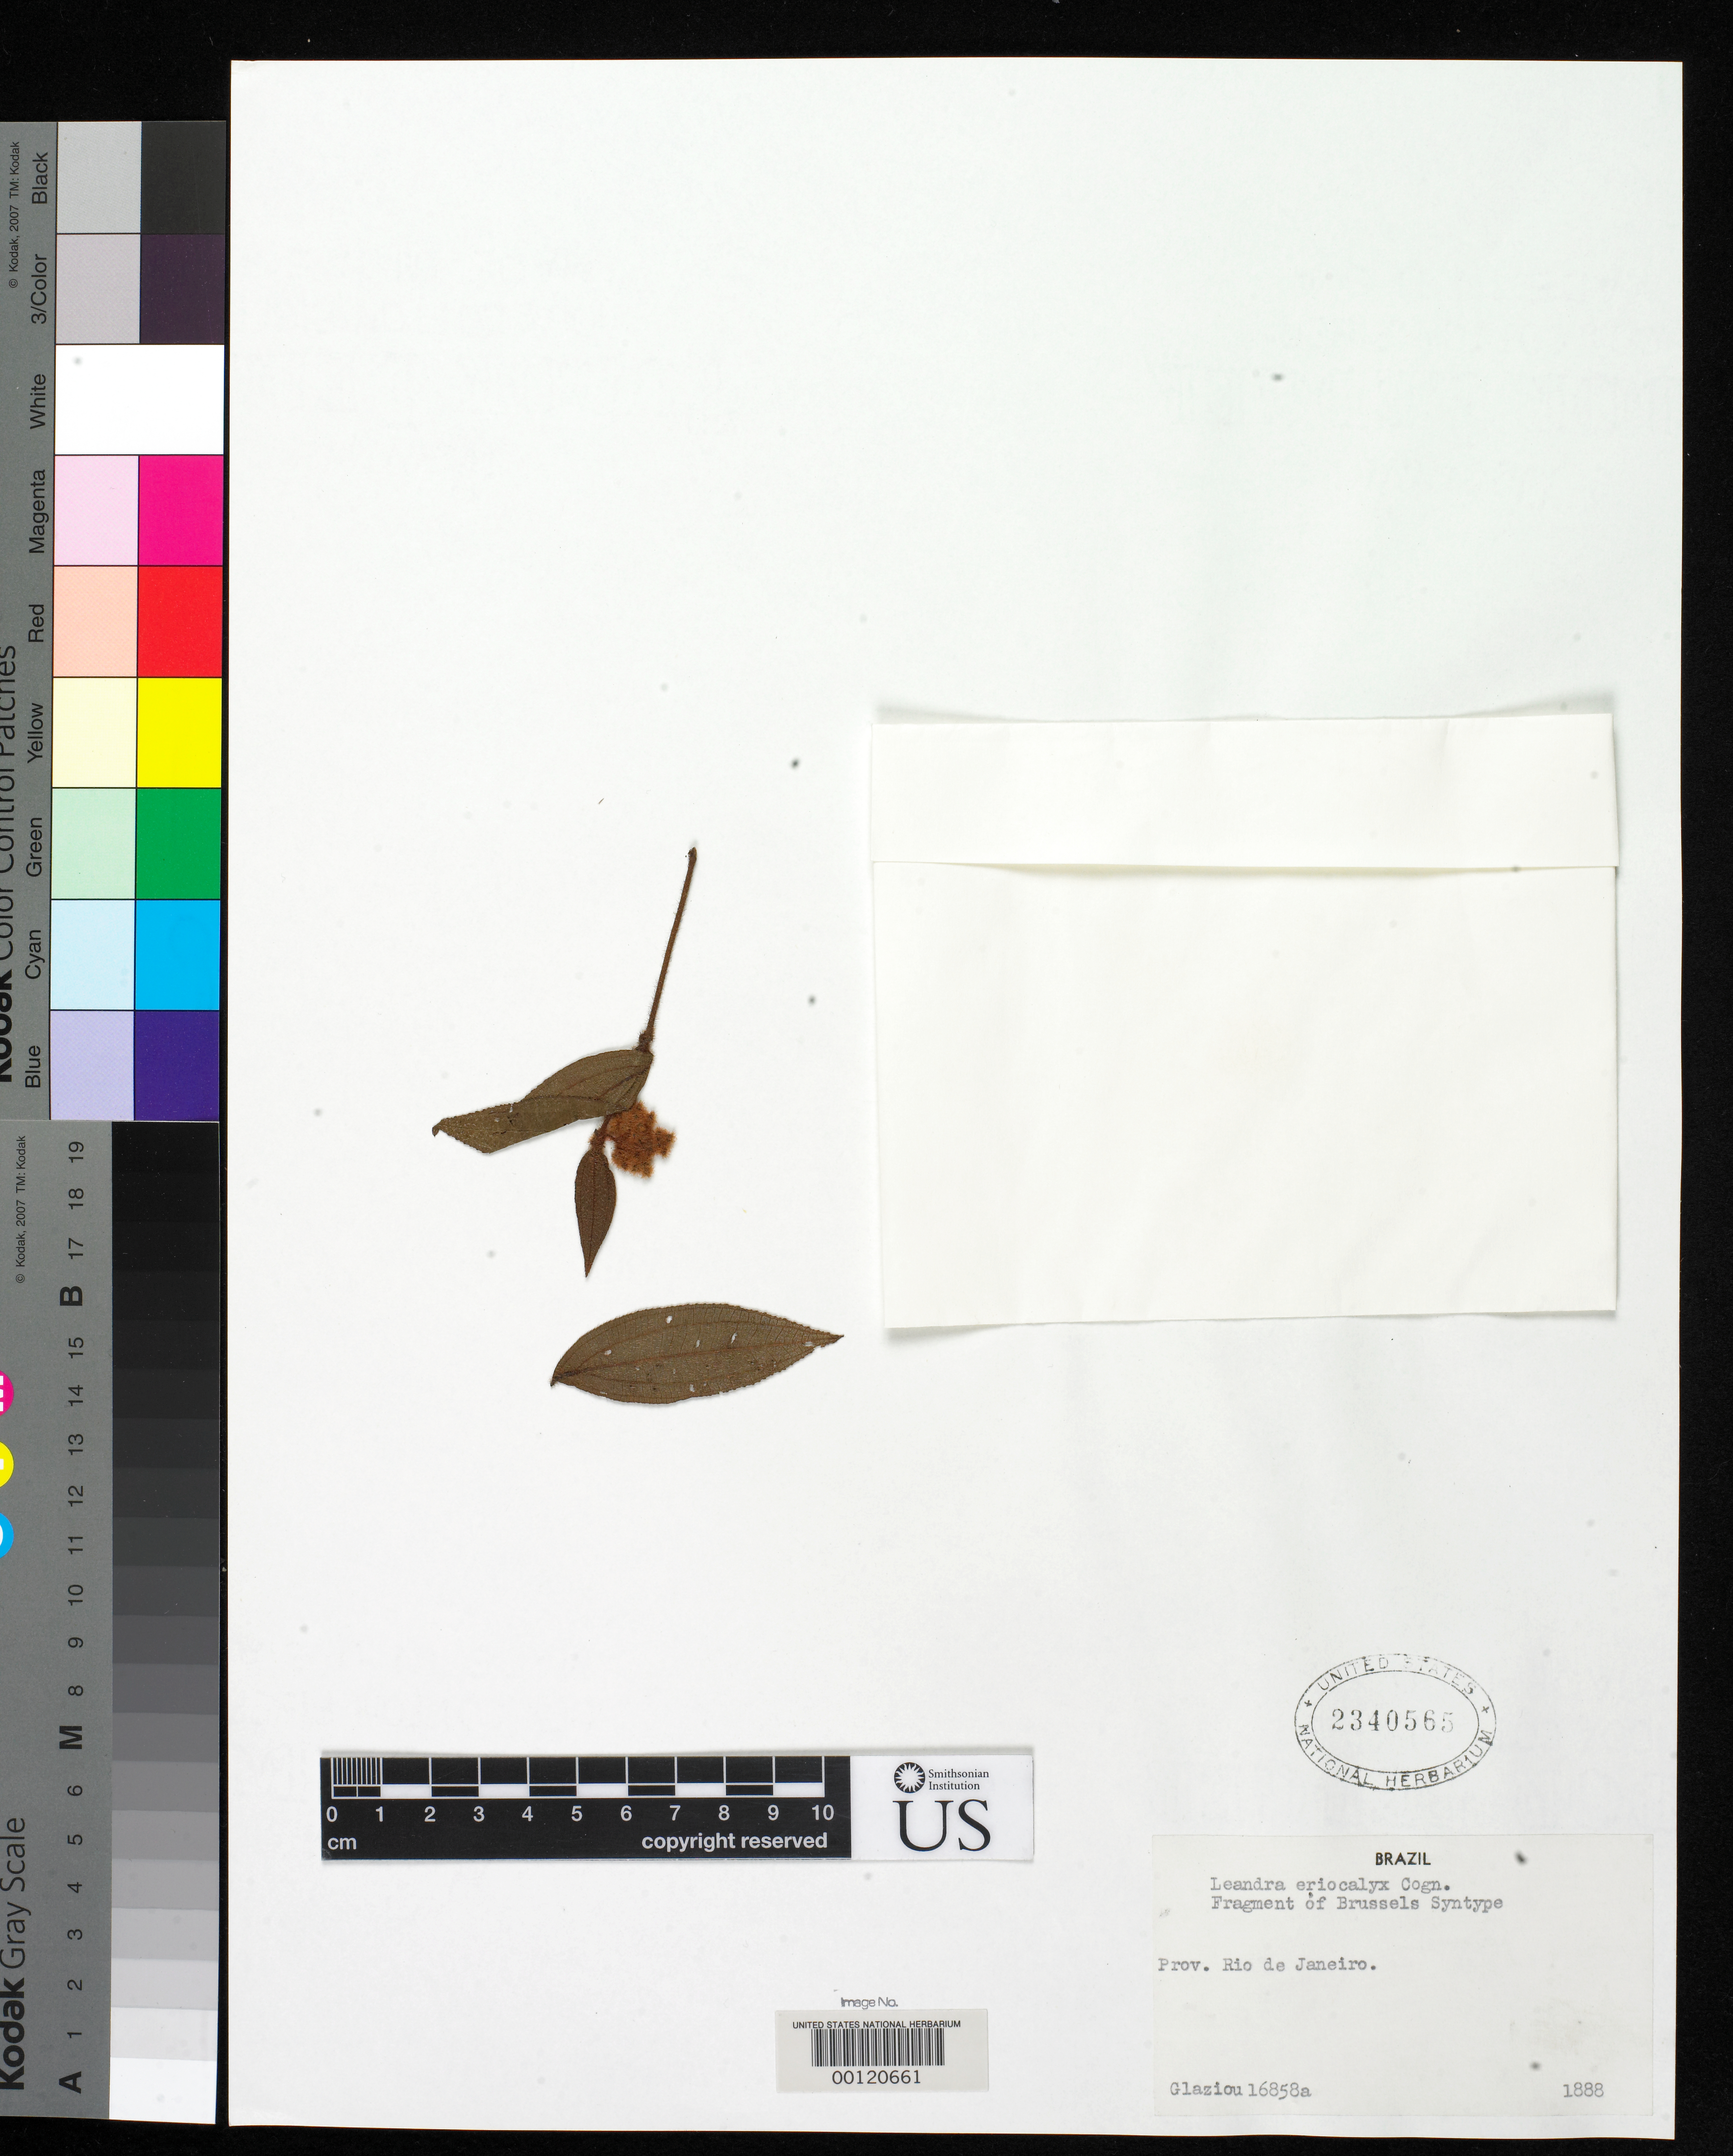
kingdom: Plantae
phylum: Tracheophyta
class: Magnoliopsida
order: Myrtales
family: Melastomataceae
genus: Leandra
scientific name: Leandra eriocalyx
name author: Cogn. in A. DC.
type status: Isosyntype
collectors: A. F. M. Glaziou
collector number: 16858a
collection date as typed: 1888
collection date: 1888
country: Brazil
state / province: Rio de Janeiro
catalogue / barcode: US 2340565